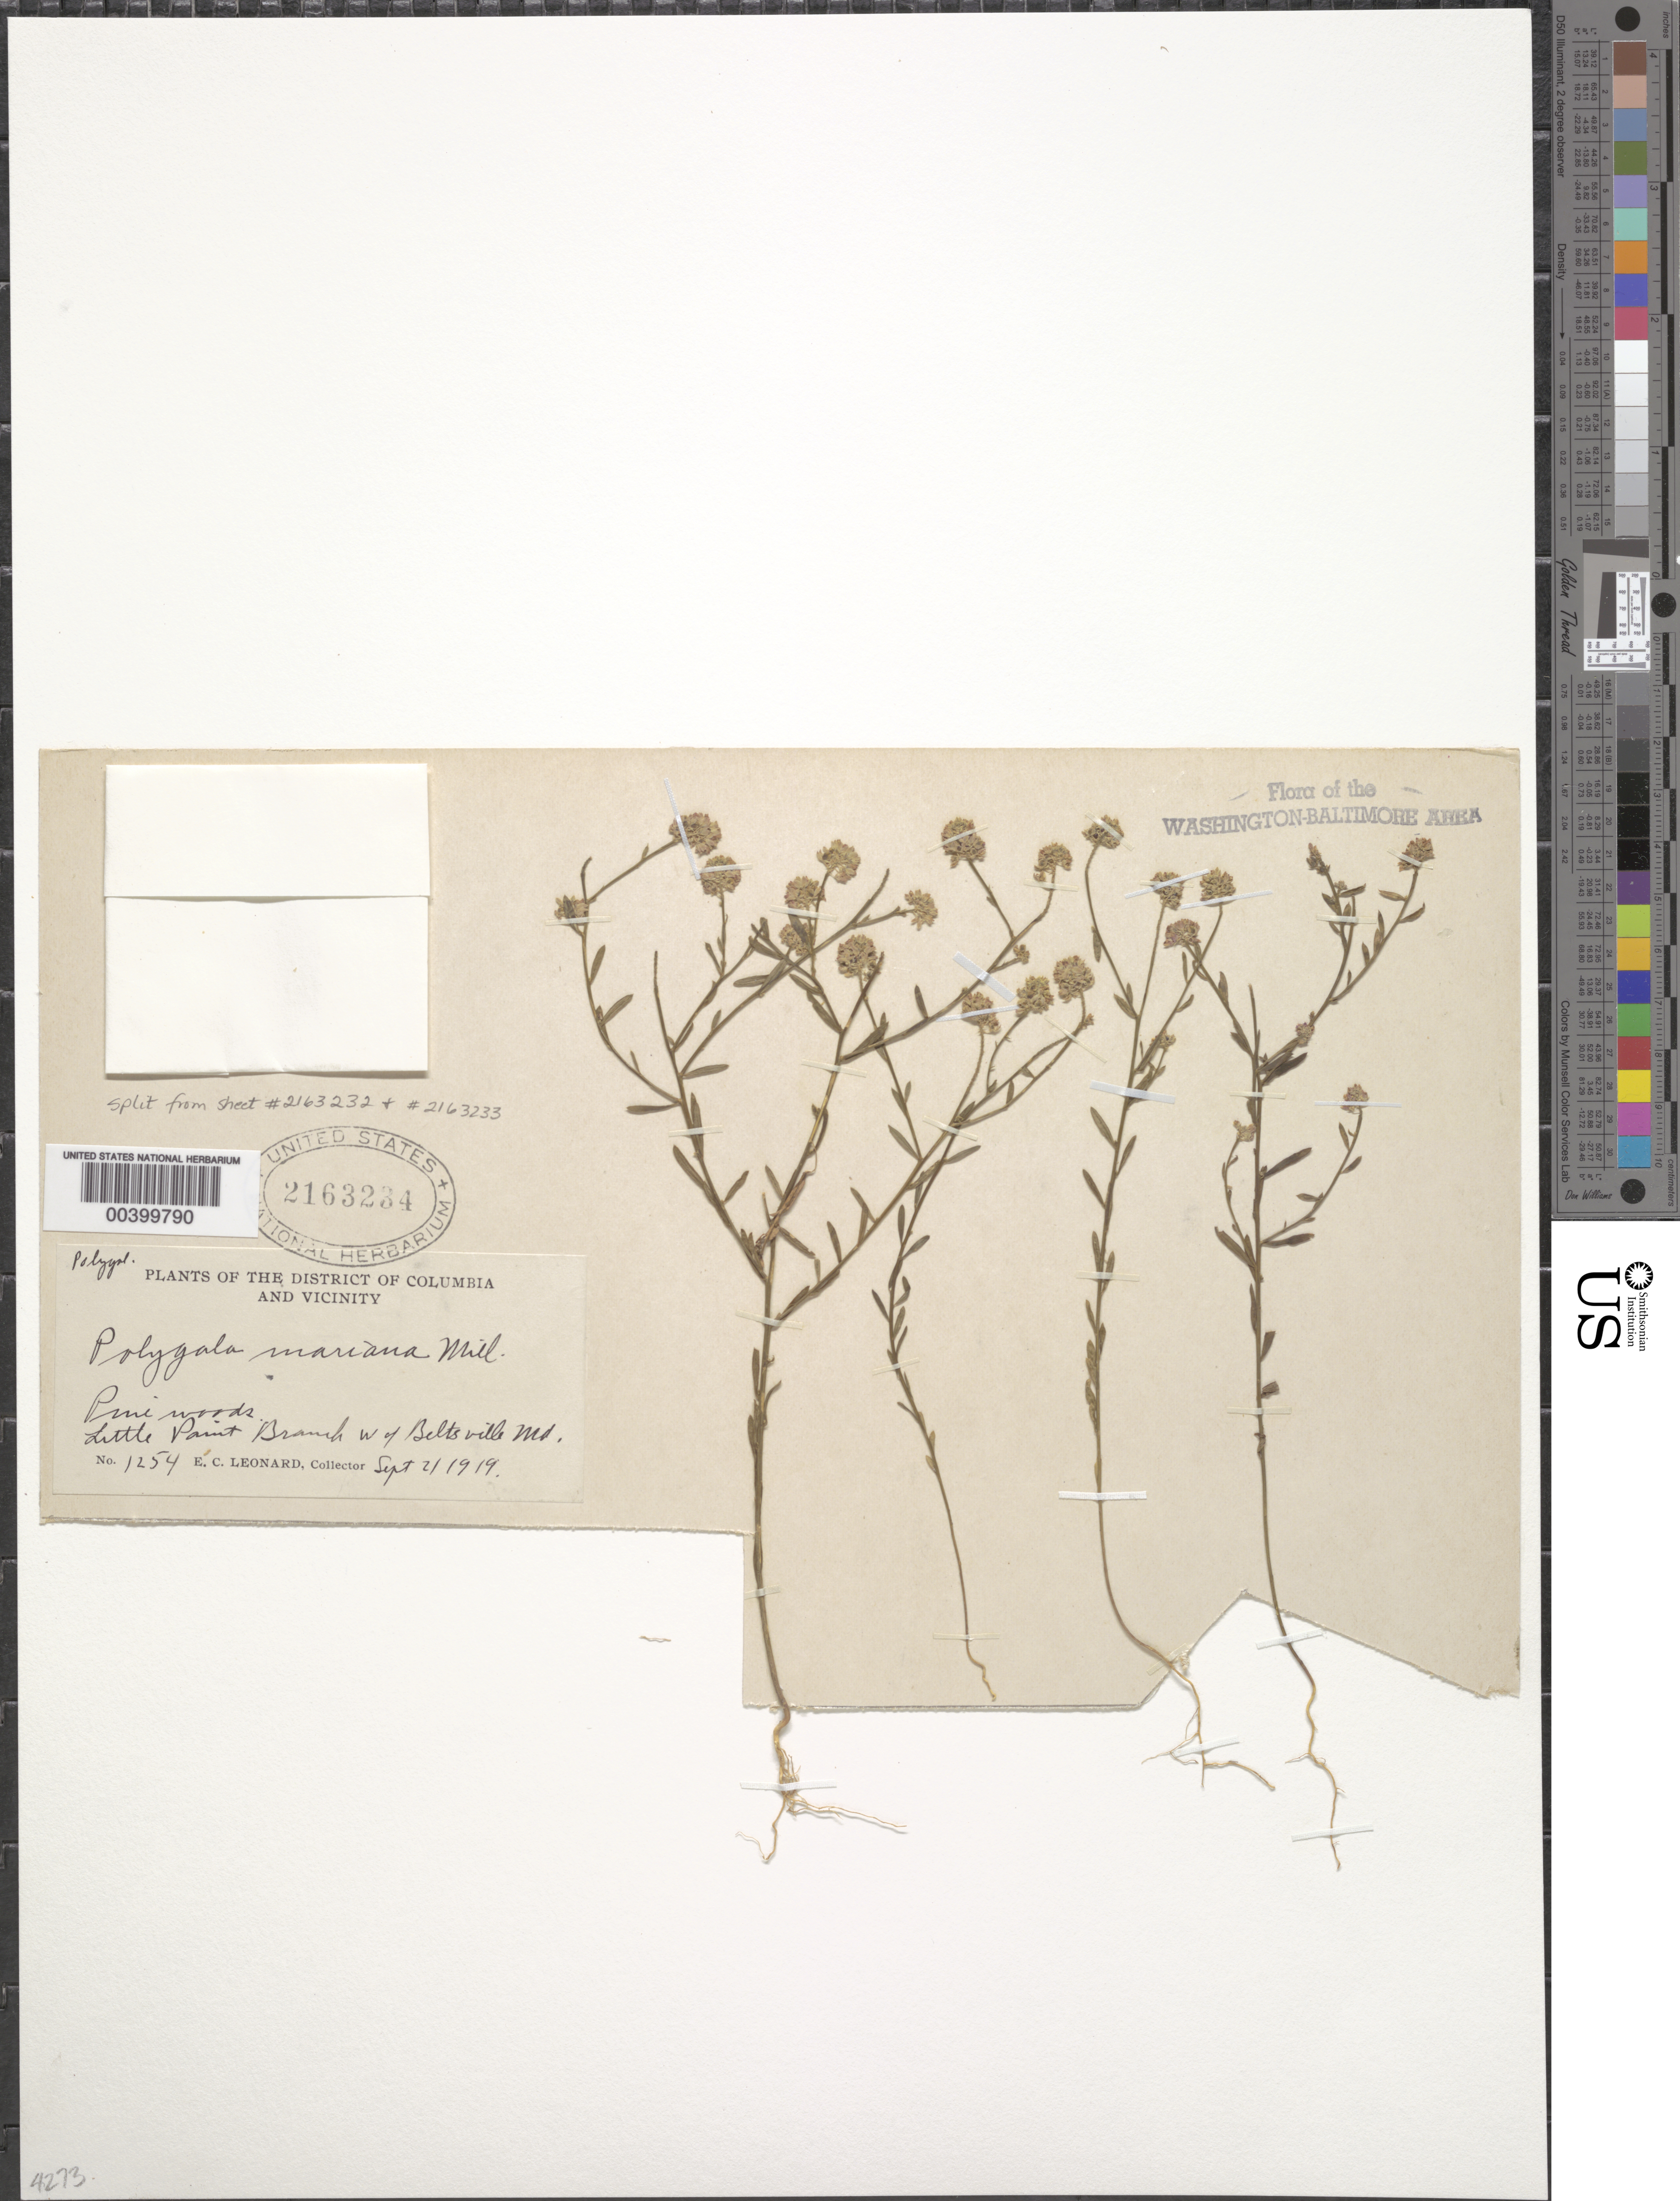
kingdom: Plantae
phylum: Tracheophyta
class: Magnoliopsida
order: Fabales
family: Polygalaceae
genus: Polygala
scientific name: Polygala mariana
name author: Mill.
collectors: E. C. Leonard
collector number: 1254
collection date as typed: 21 Sep 1919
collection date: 1919-09-21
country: United States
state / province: Maryland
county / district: Prince George's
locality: Little Paint Branch, west of Beltsville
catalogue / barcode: US 2163234